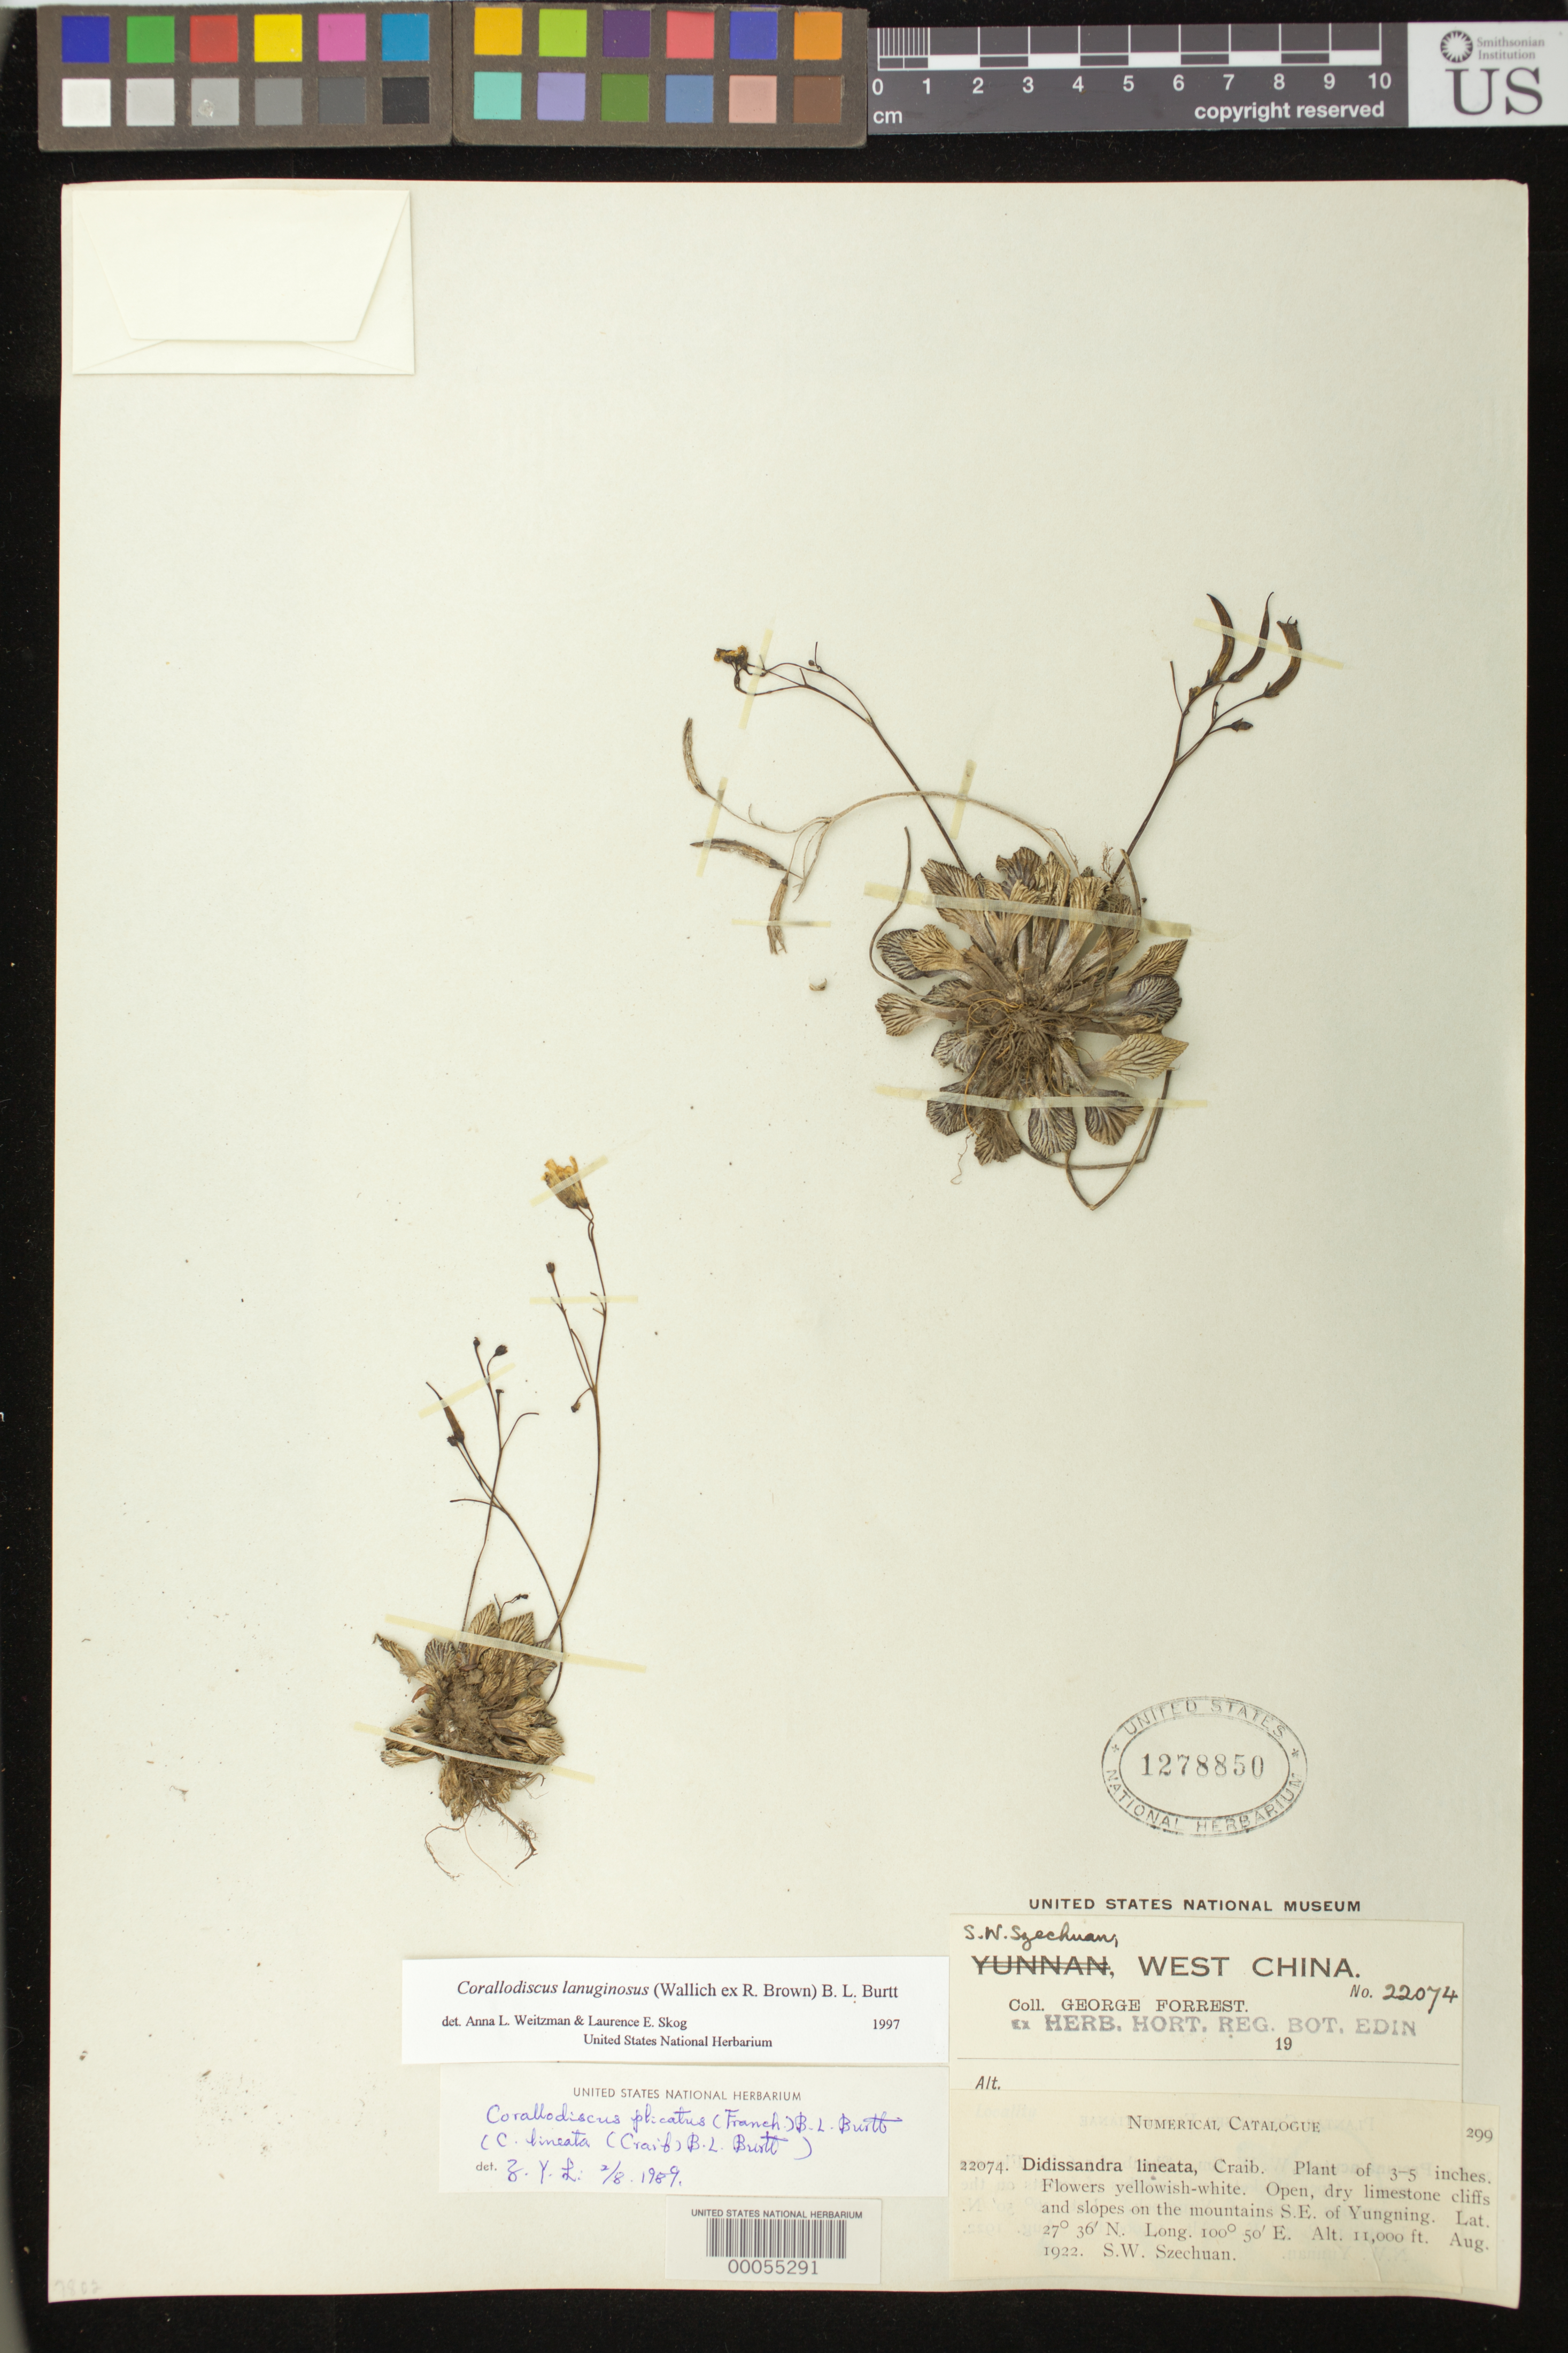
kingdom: Plantae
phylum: Tracheophyta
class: Magnoliopsida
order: Lamiales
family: Gesneriaceae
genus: Corallodiscus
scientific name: Corallodiscus plicatus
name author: (Franch.) B.L. Burtt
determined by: Zhen-yu, L.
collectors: G. Forrest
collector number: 22074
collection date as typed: Aug 1922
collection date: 1922-08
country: China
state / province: Sichuan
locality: Mountains SE of Yungning, SW Szechuan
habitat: Open, dry slopes of mountains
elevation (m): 3353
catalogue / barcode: US 1278850